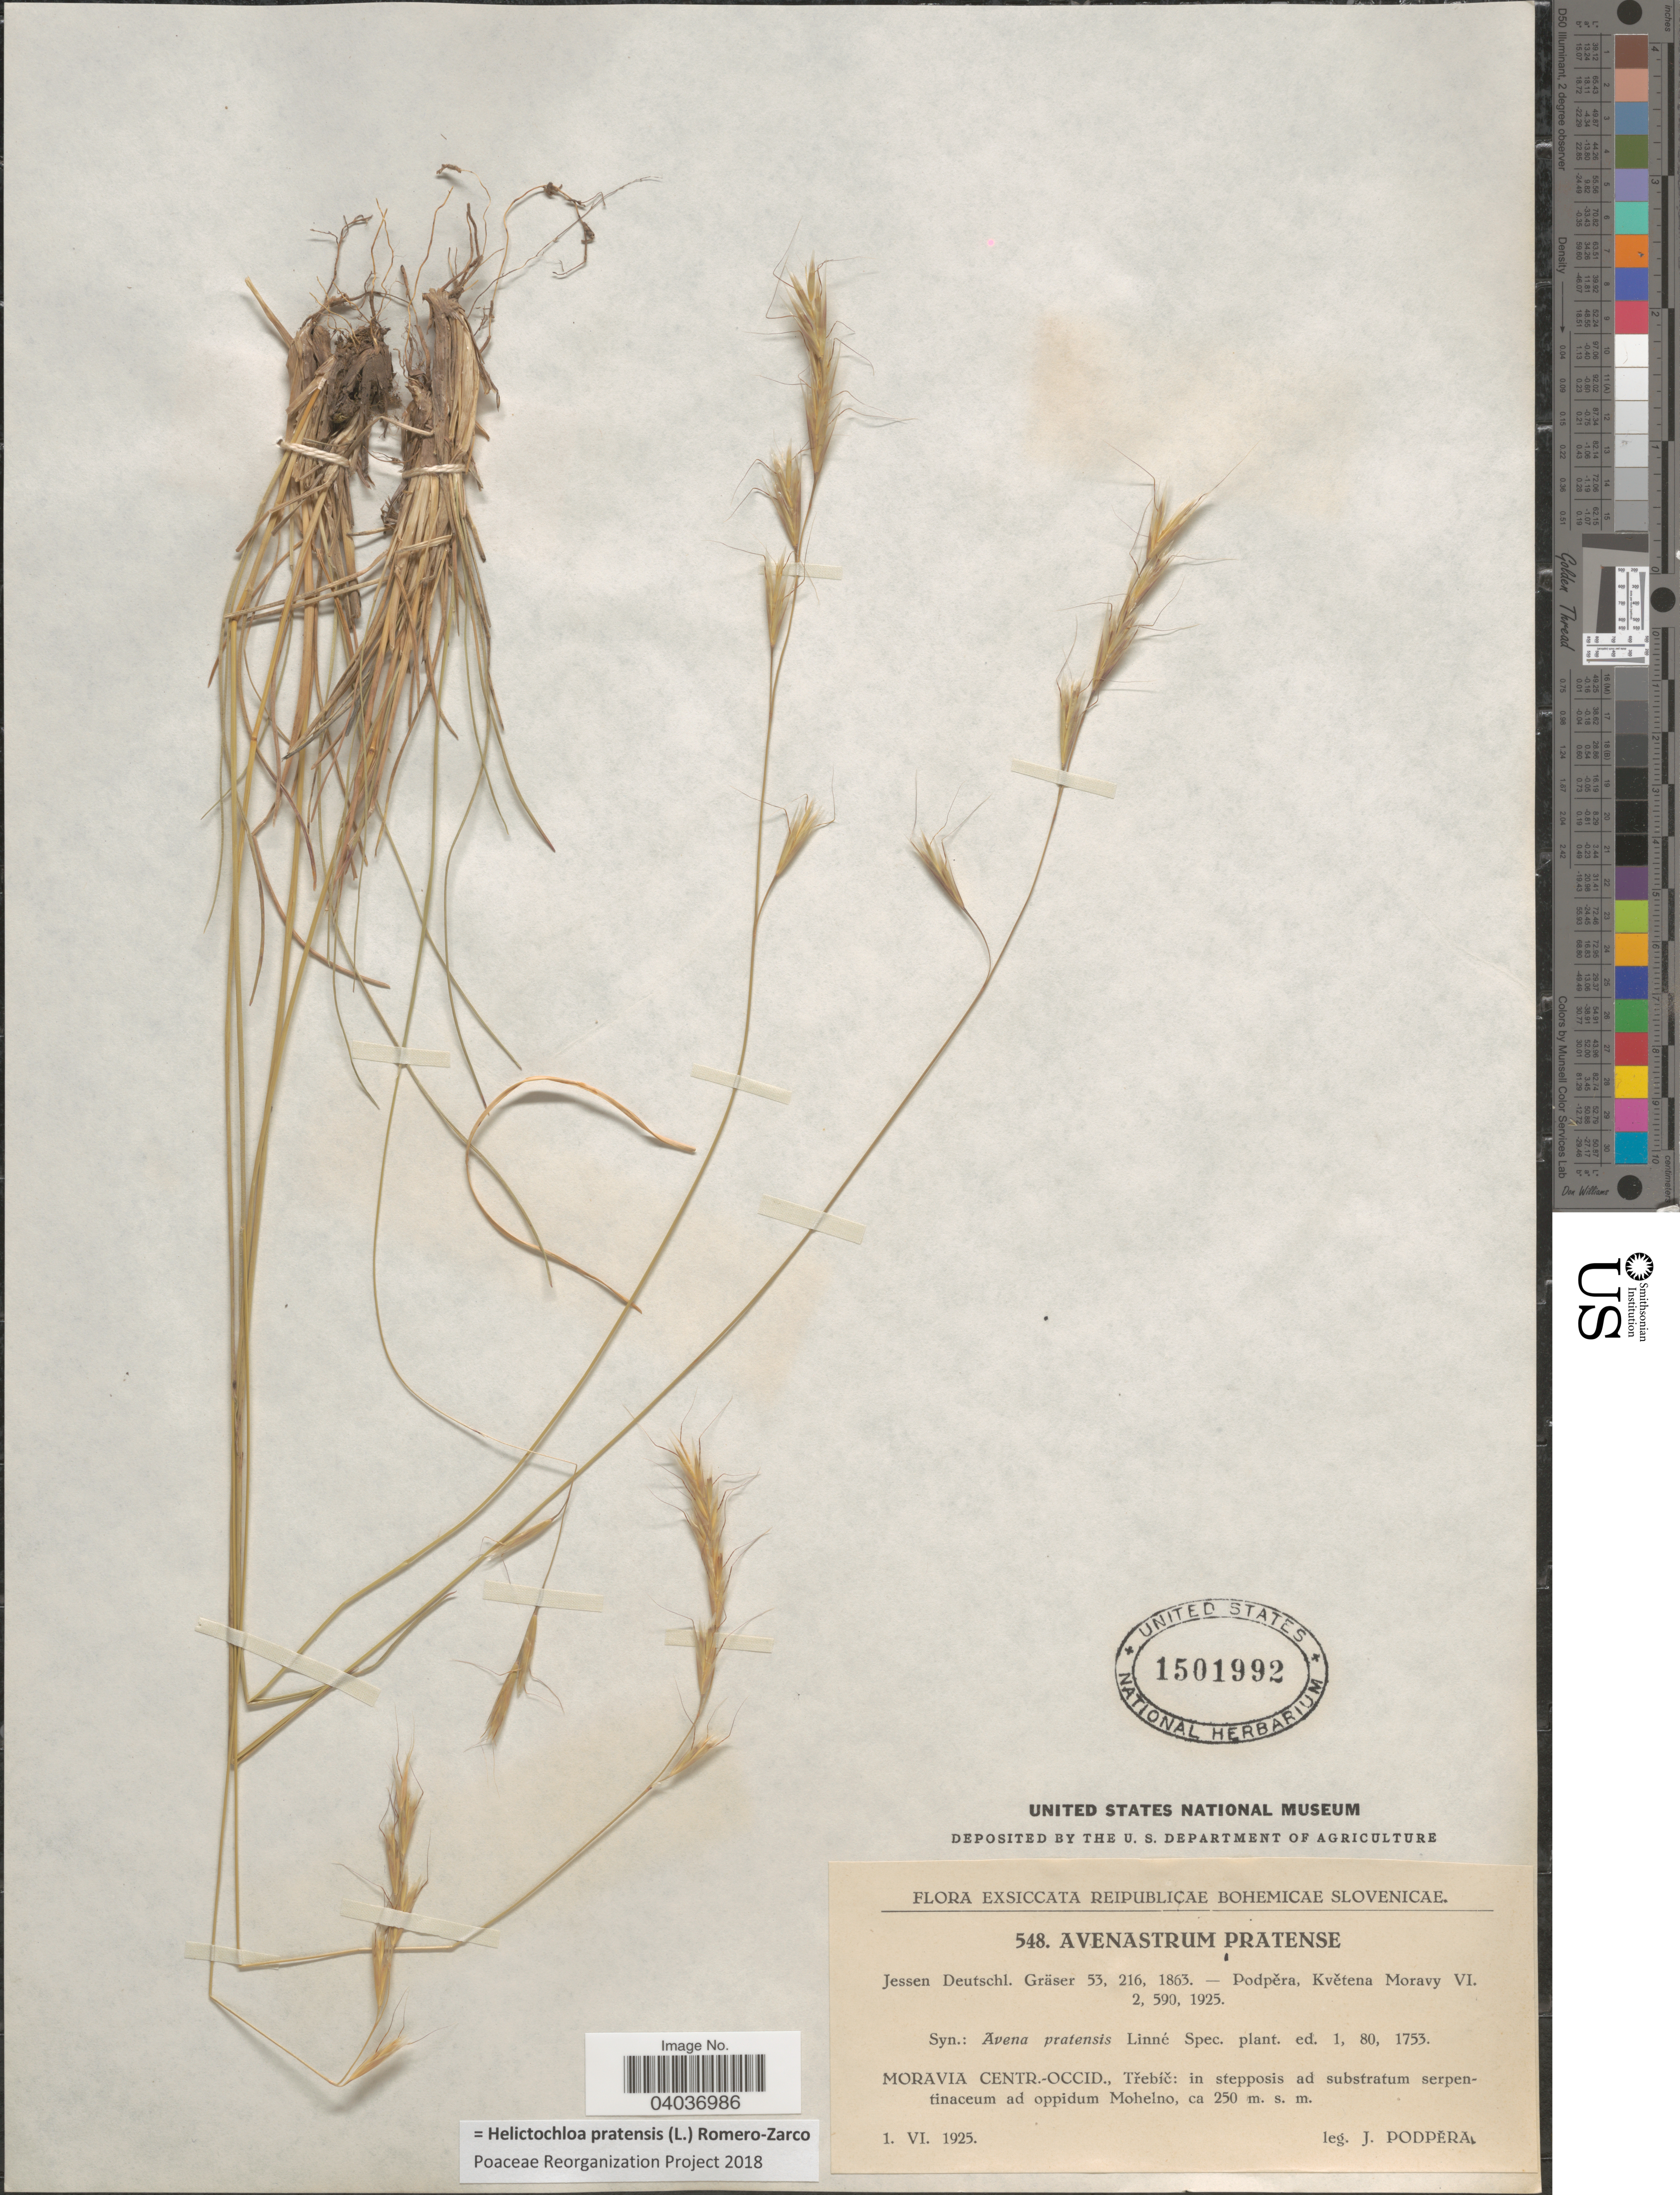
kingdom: Plantae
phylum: Tracheophyta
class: Liliopsida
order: Poales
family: Poaceae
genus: Helictochloa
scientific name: Helictochloa pratensis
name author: (L.) Romero-Zarco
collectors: J. Podpera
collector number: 548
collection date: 1925-06-01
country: Czechia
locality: Reipublicae Bohemicae Slovenicae. Moravia Centr.-Occid., Třebič: in stepposis ad substratum serpentinaceum ad oppidum Mohelno.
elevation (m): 250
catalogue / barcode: US 1501992